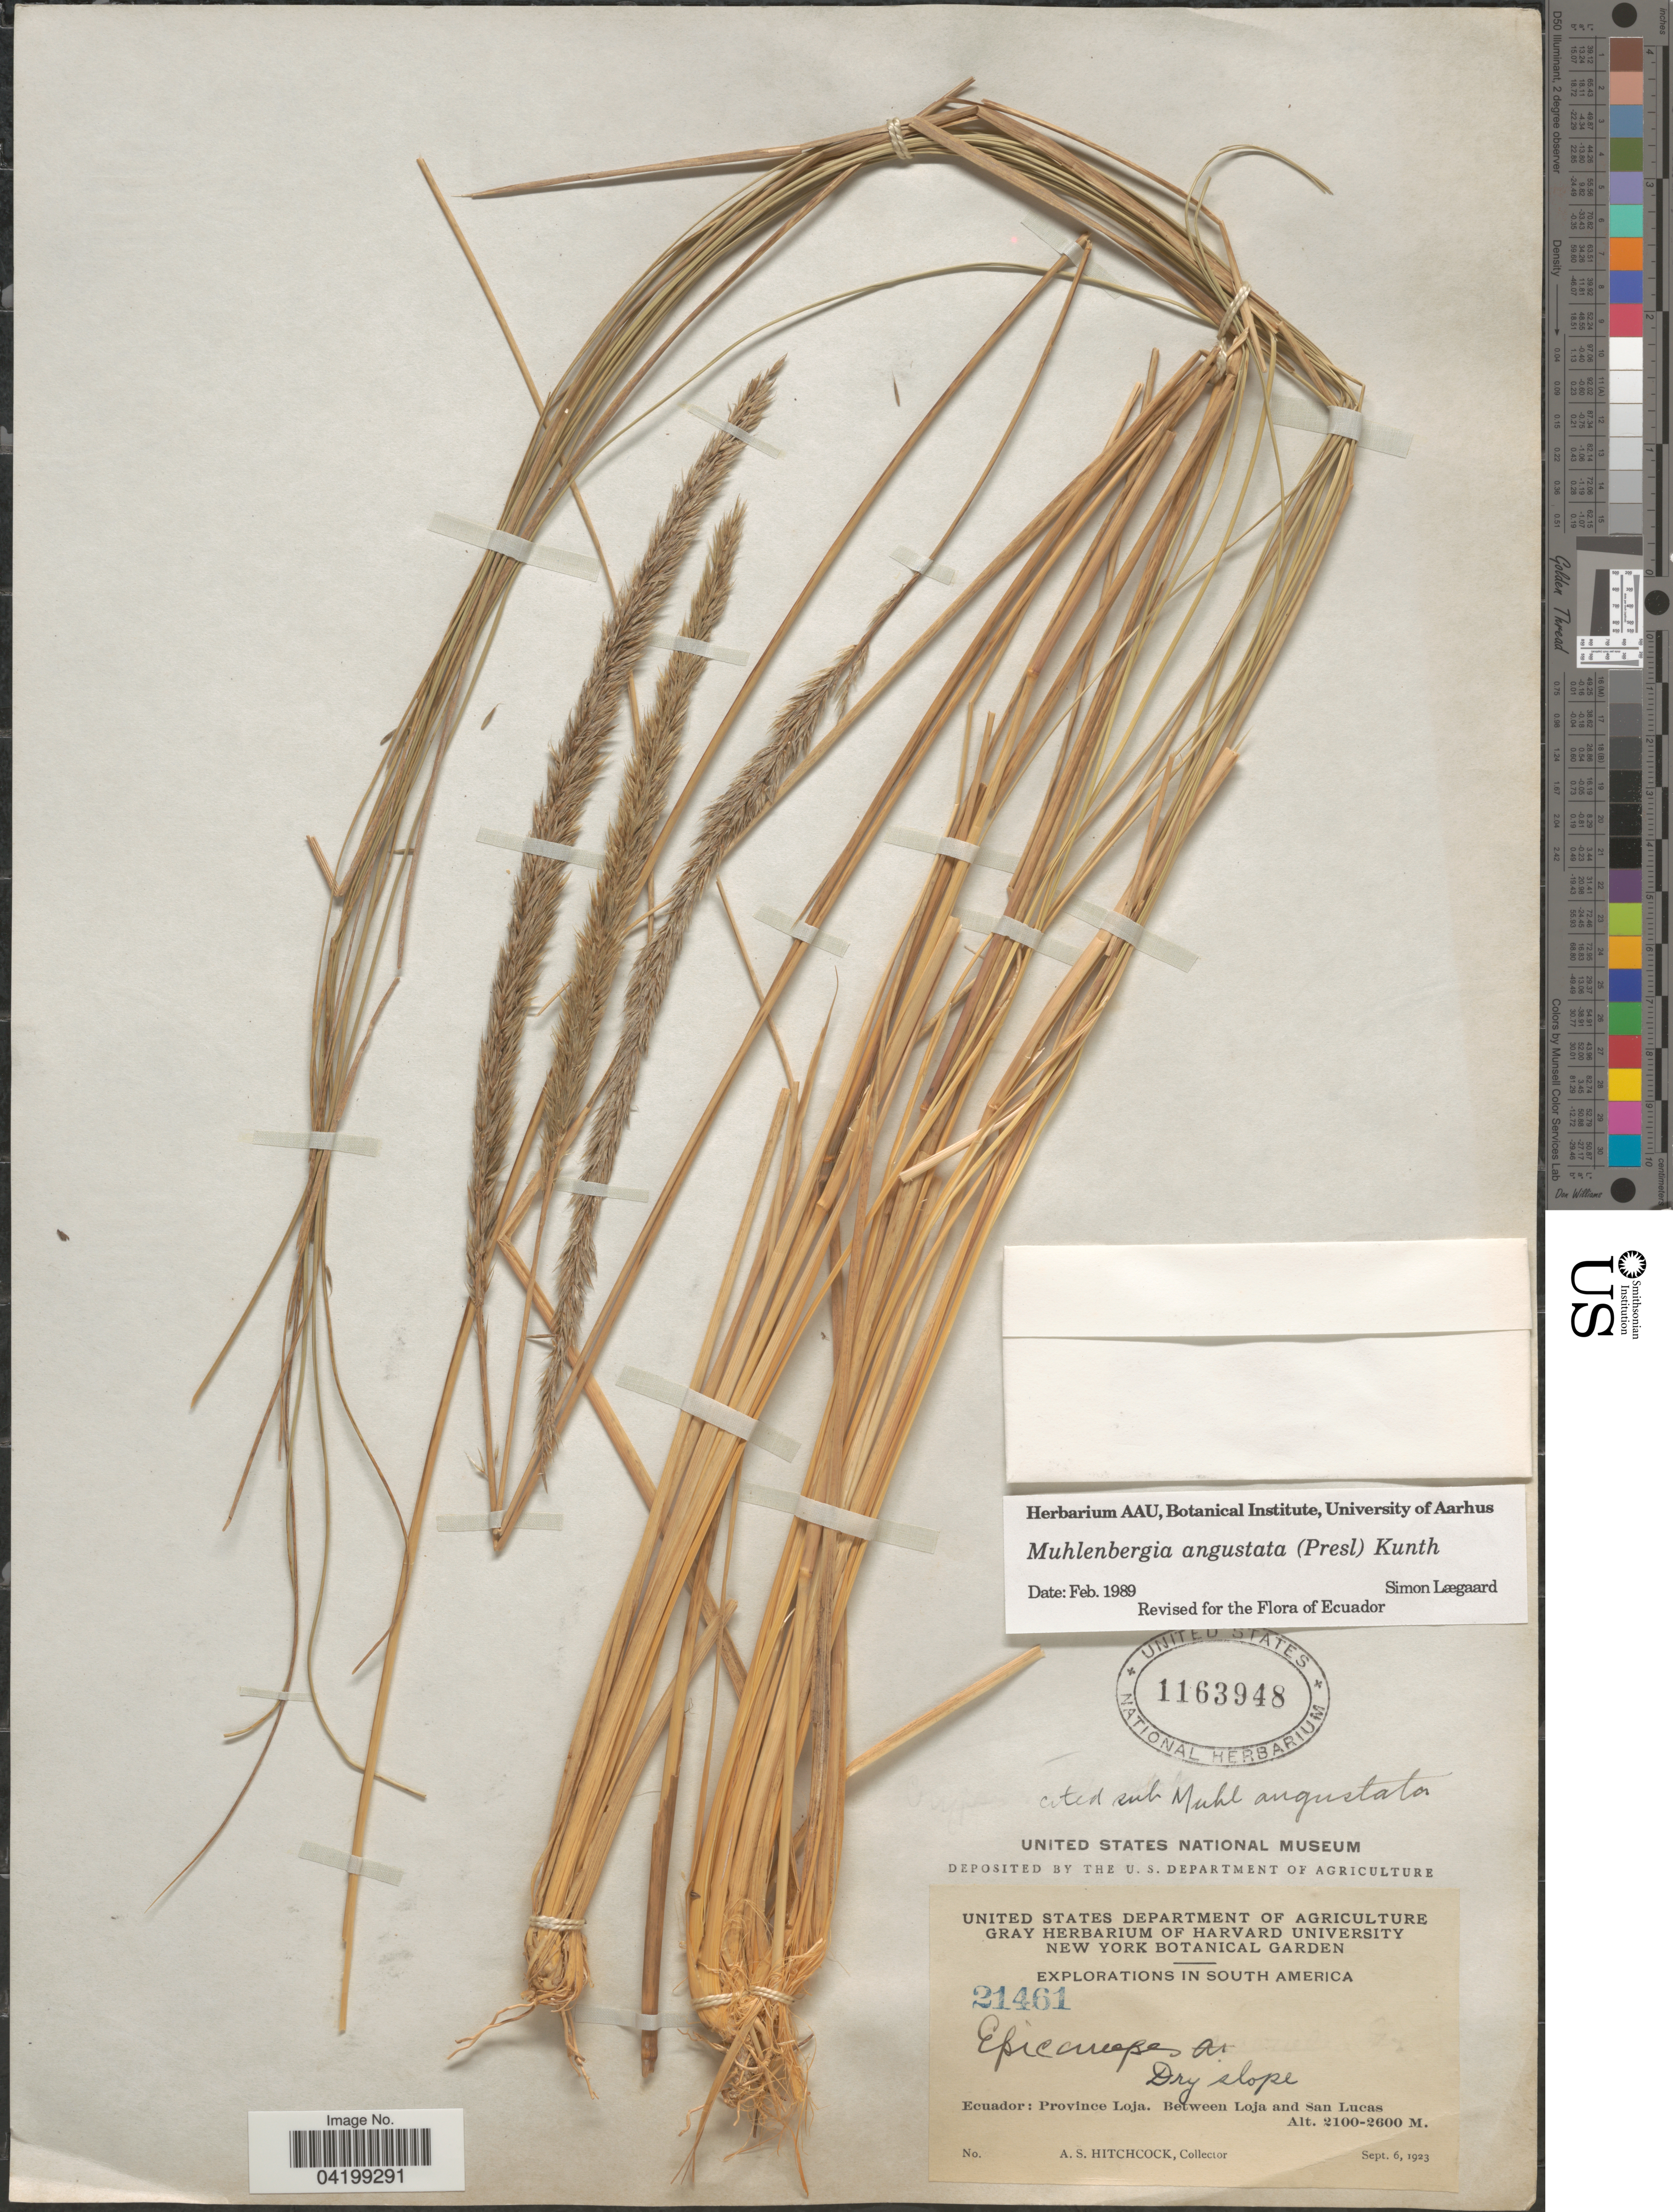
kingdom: Plantae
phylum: Tracheophyta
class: Liliopsida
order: Poales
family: Poaceae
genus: Muhlenbergia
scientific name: Muhlenbergia coerulea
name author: (Griseb.) Mez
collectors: A. S. Hitchcock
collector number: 21461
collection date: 1923-09-06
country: Ecuador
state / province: Loja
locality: Explorations in South America. Between Loja and San Lucas.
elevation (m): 2100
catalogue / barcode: US 1163948